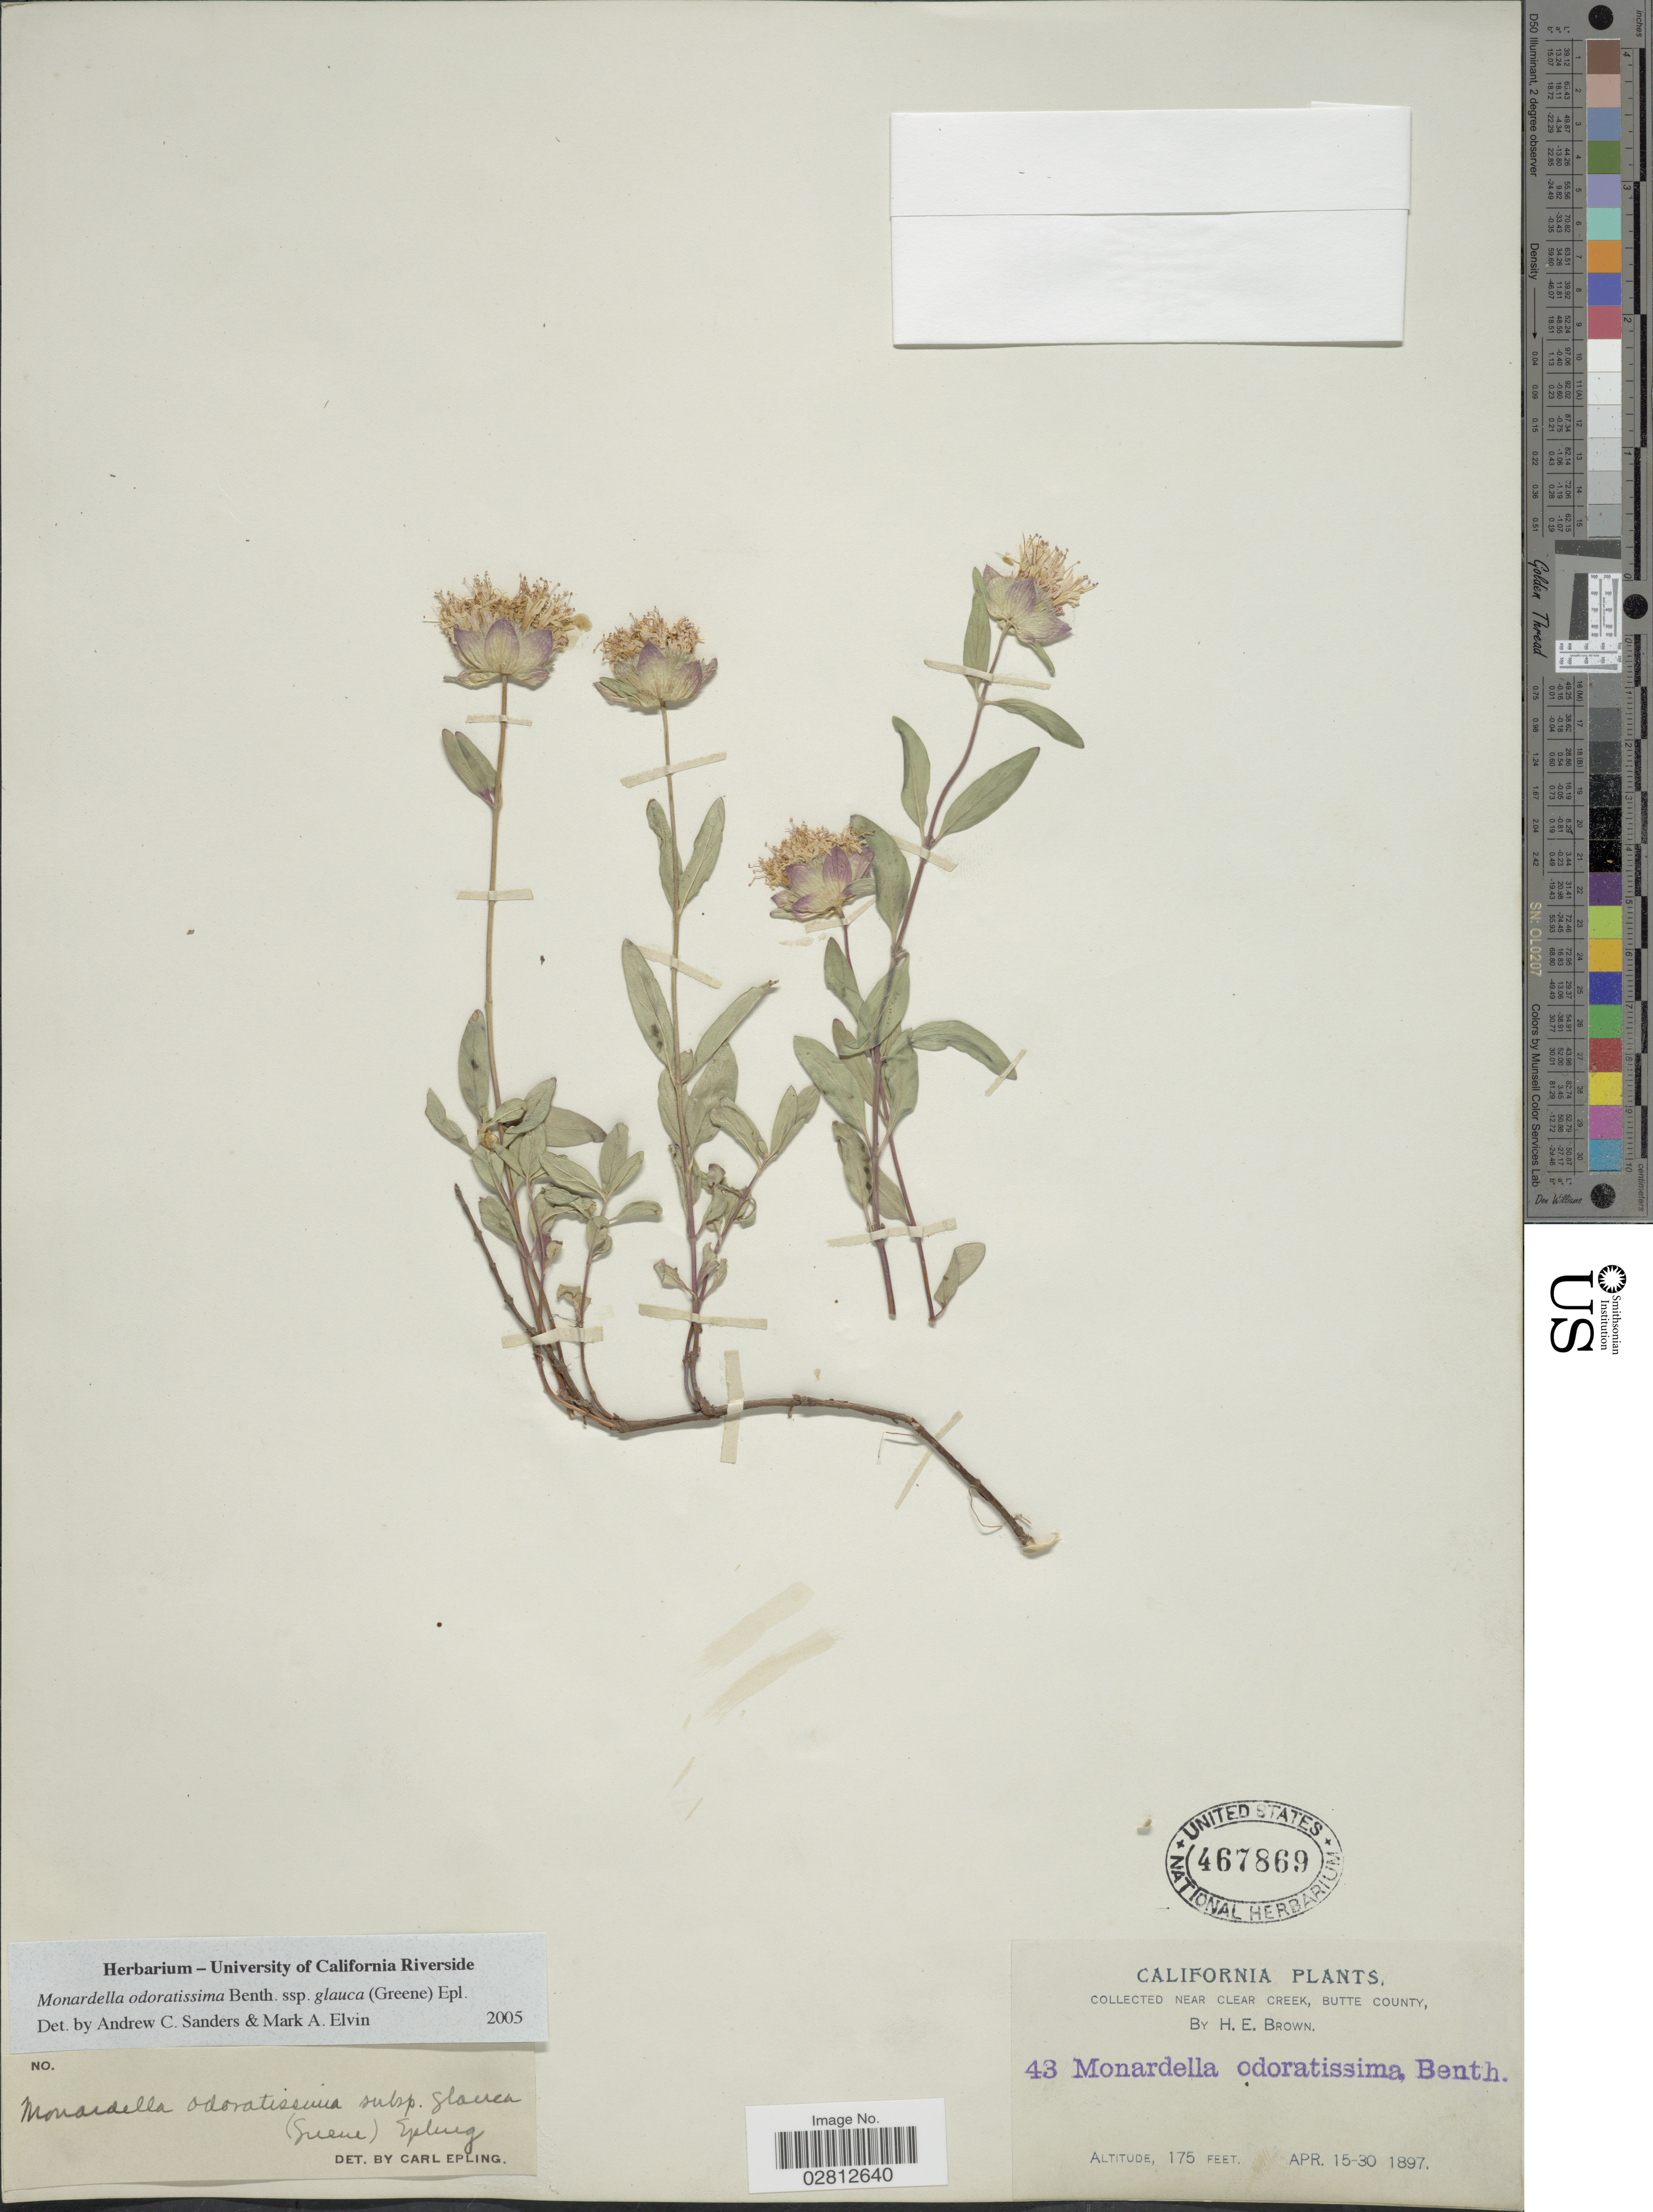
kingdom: Plantae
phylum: Tracheophyta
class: Magnoliopsida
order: Lamiales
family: Lamiaceae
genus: Monardella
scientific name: Monardella odoratissima subsp. glauca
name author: (Greene) Epling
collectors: H. E. Brown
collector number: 43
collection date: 1897-04-15/1897-04-30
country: United States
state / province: California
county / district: Butte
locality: Near Clear Creek, Butte County.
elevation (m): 53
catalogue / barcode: US 467869